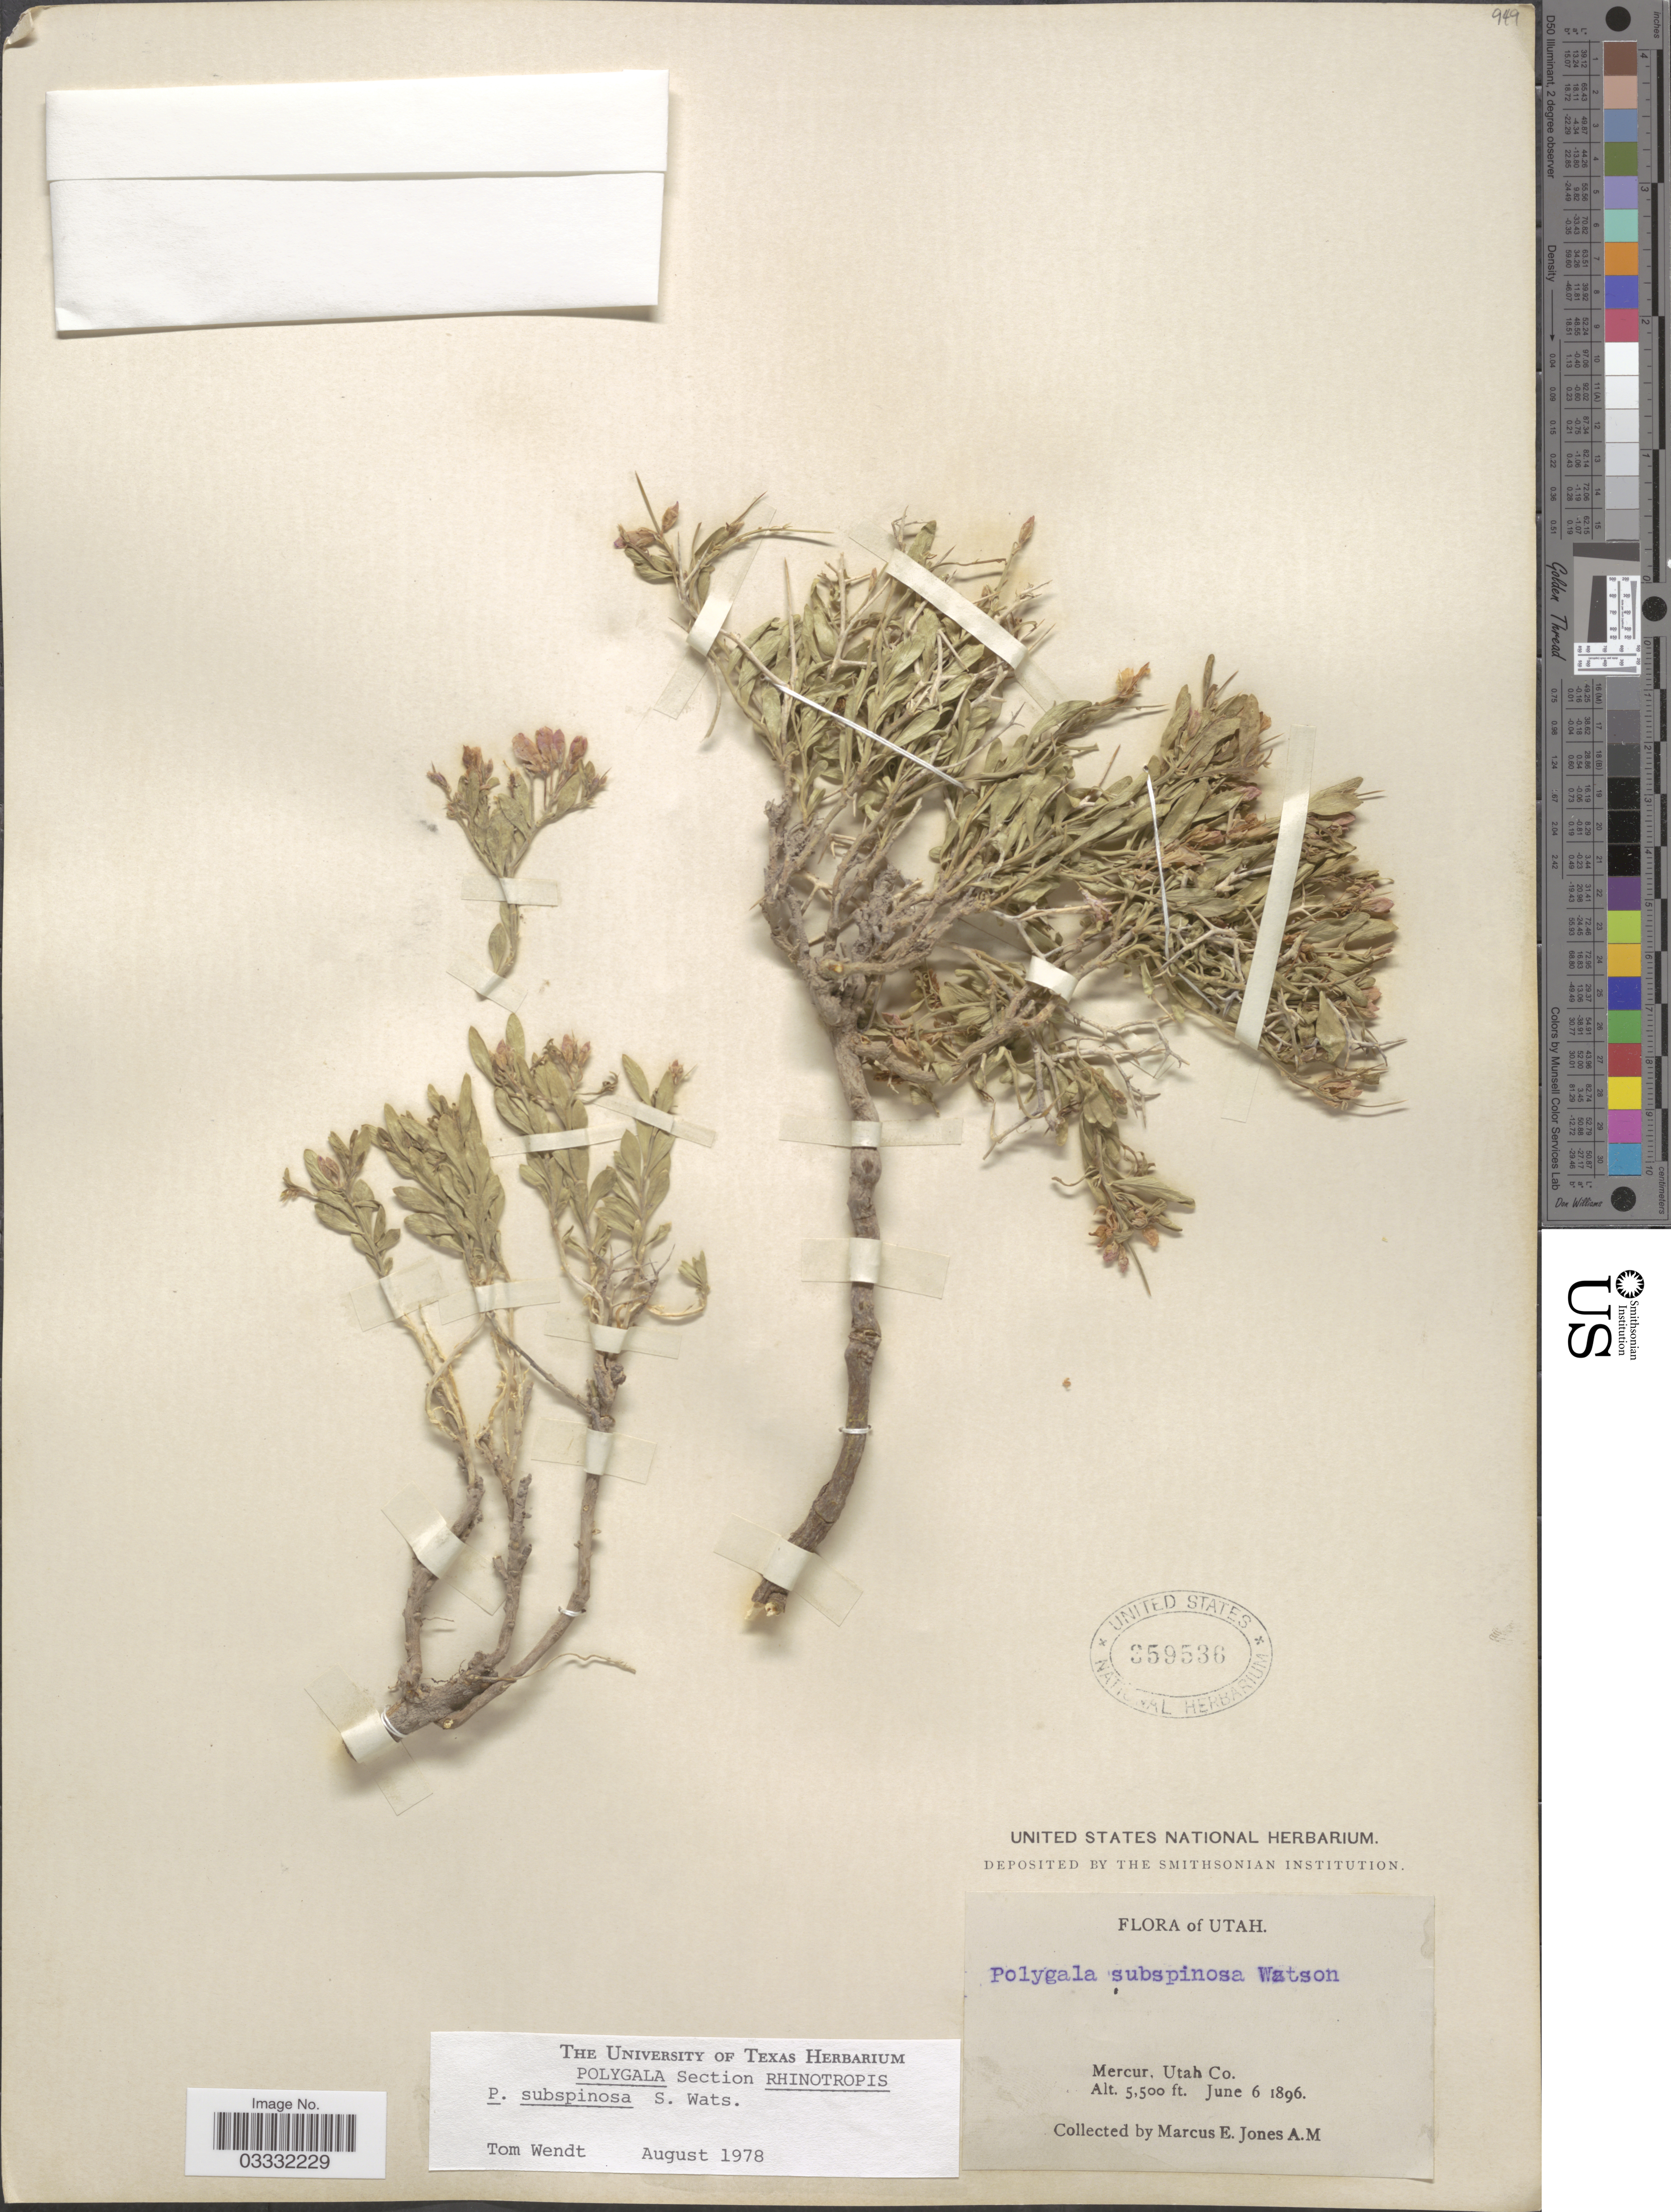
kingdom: Plantae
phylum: Tracheophyta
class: Magnoliopsida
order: Fabales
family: Polygalaceae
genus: Rhinotropis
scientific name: Rhinotropis subspinosa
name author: (S. Watson) J.R. Abbott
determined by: Strong, Mark T., (BOT), Smithsonian Institution - National Museum of Natural History (UNITED STATES)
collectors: M. E. Jones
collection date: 1896-06-06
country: United States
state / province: Utah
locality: Mercur, Utah Co.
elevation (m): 1676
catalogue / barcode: US 359536